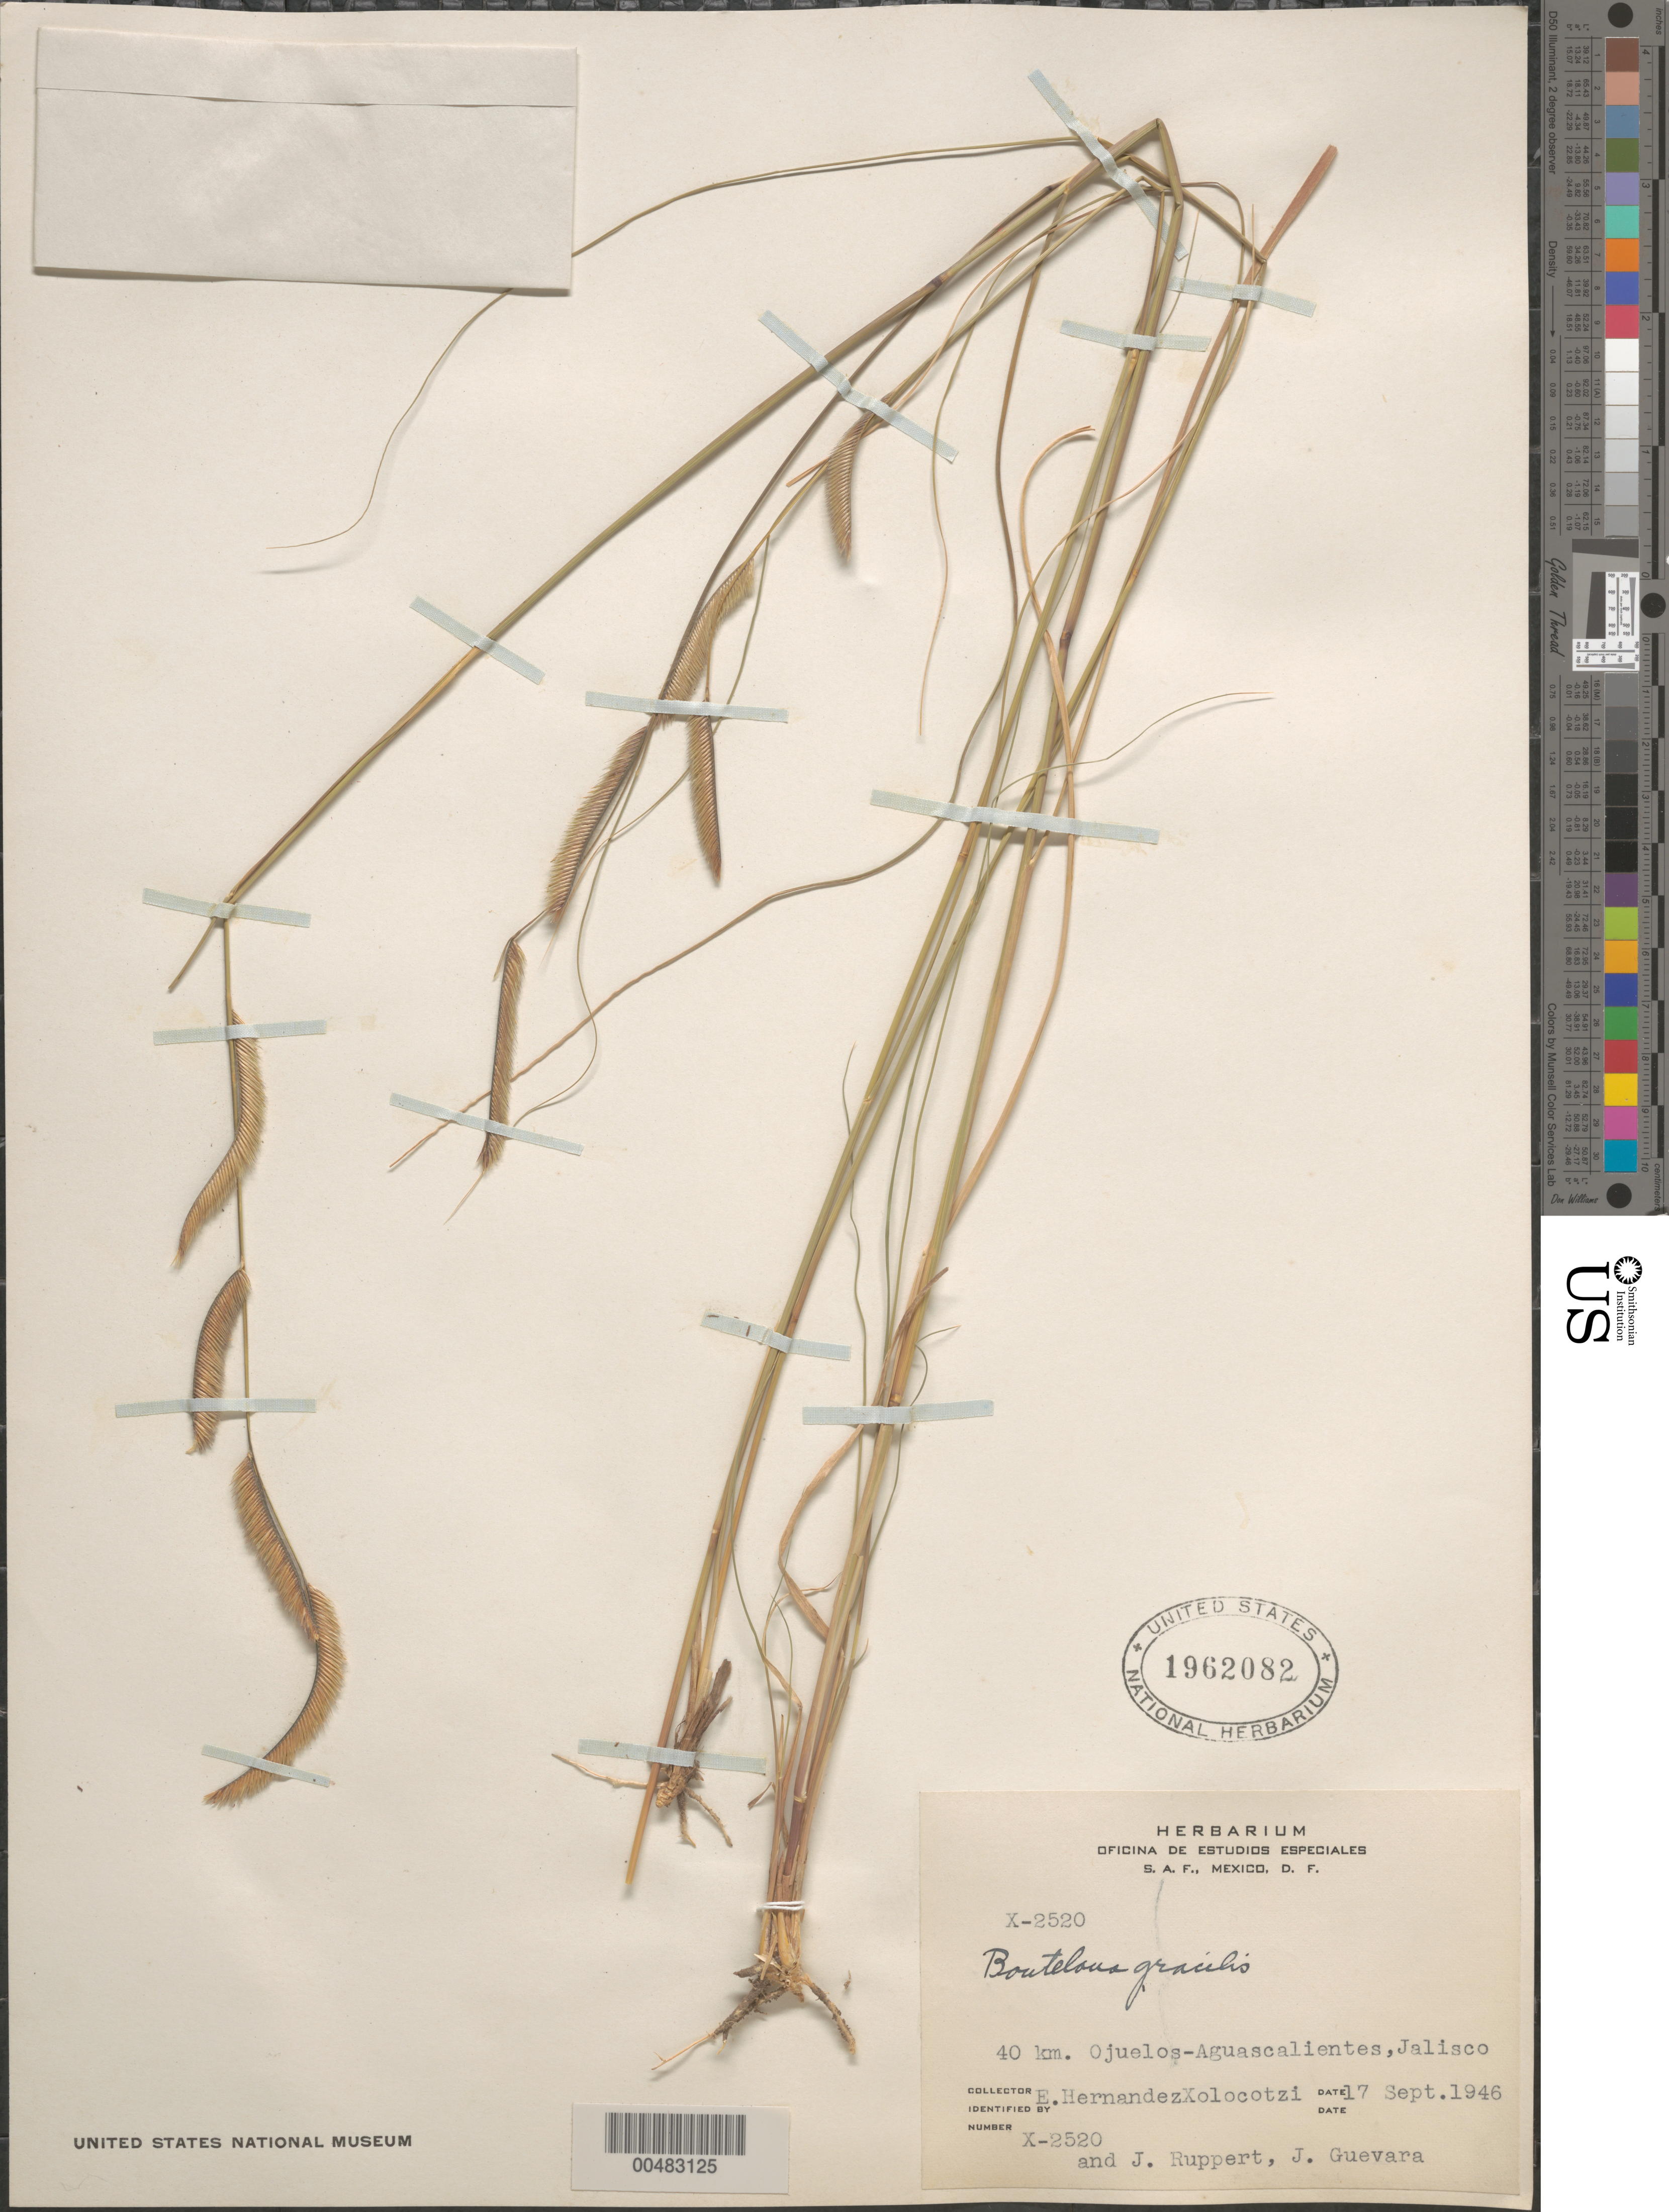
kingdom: Plantae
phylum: Tracheophyta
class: Liliopsida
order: Poales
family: Poaceae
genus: Bouteloua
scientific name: Bouteloua gracilis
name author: (Kunth) Lag. ex Griffiths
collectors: E. I. Hernández-X., J. Ruppert & J. Guevara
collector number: X-2520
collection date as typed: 17 Sep 1946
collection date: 1946-09-17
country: Mexico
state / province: Jalisco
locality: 40 km Ojuelos-Aguascalientes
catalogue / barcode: US 1962082